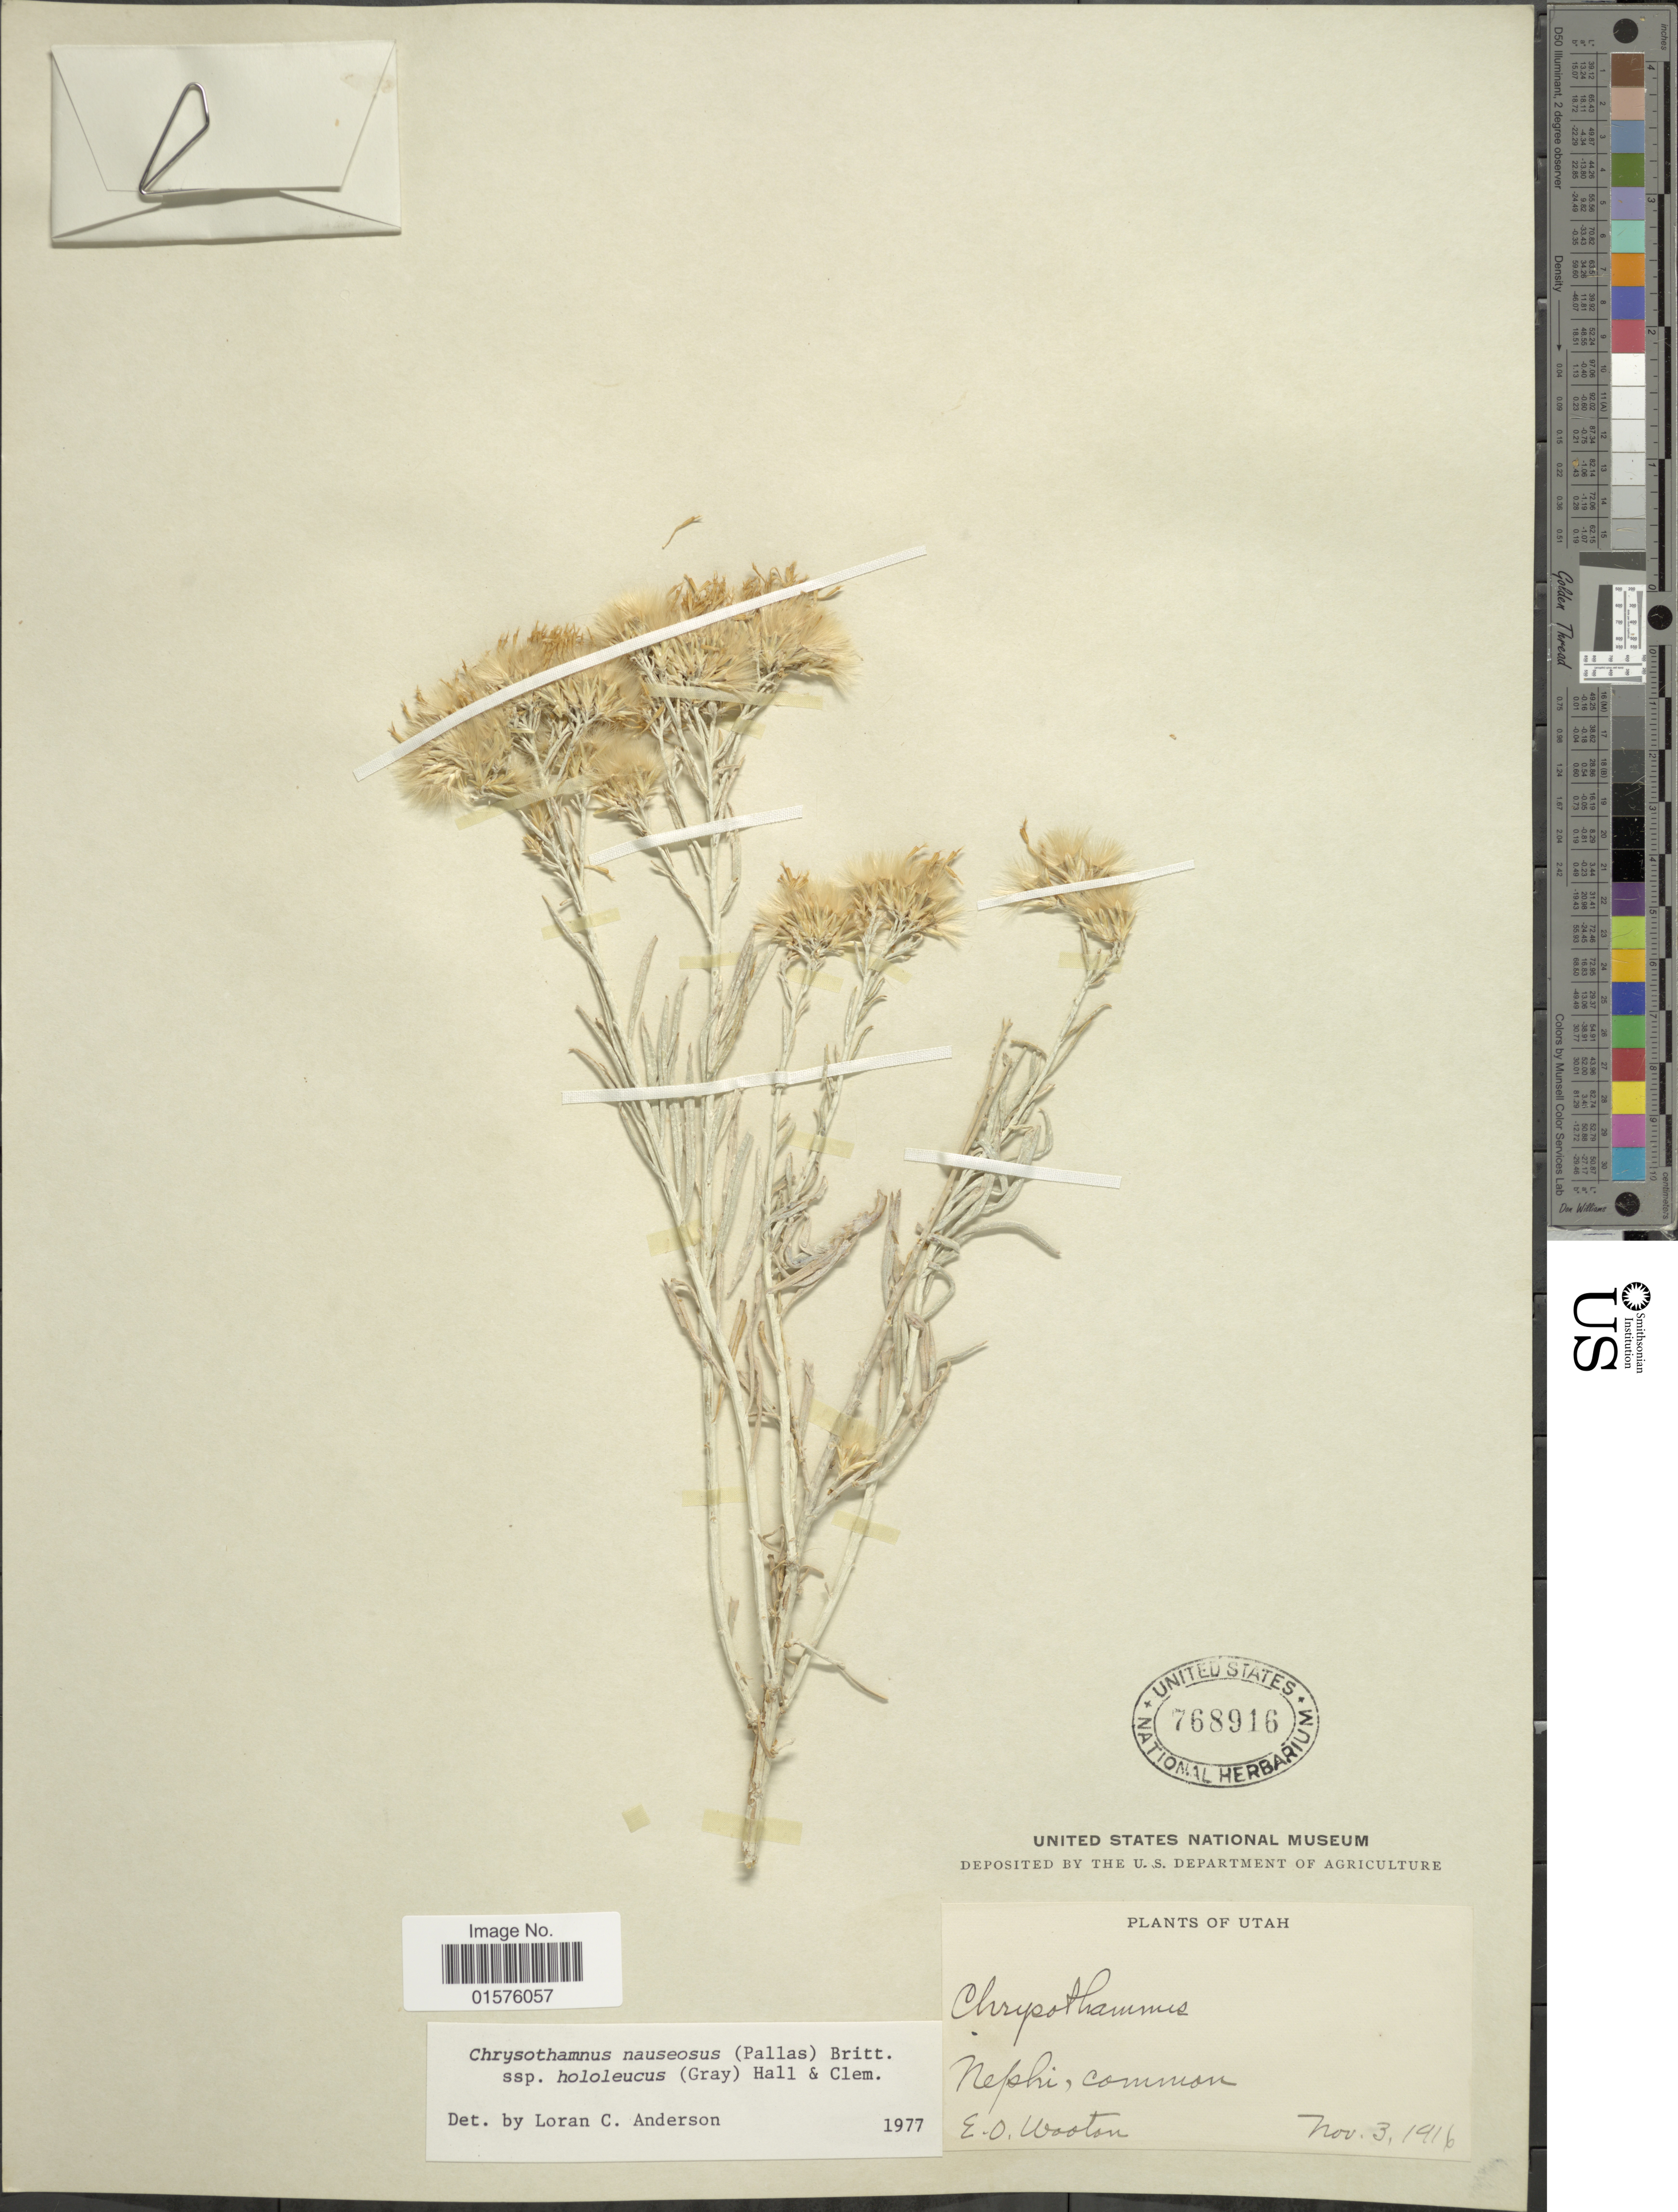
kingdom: Plantae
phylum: Tracheophyta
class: Magnoliopsida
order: Asterales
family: Asteraceae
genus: Ericameria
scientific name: Ericameria nauseosa var. hololeuca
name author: (A. Gray) G.L. Nesom & G.I. Baird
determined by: Urbatsch, Lowell E., Curator (LSU), Louisiana State University (UNITED STATES)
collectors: E. O. Wooton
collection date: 1916-11-03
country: United States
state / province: Utah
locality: Nephi.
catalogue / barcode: US 768916